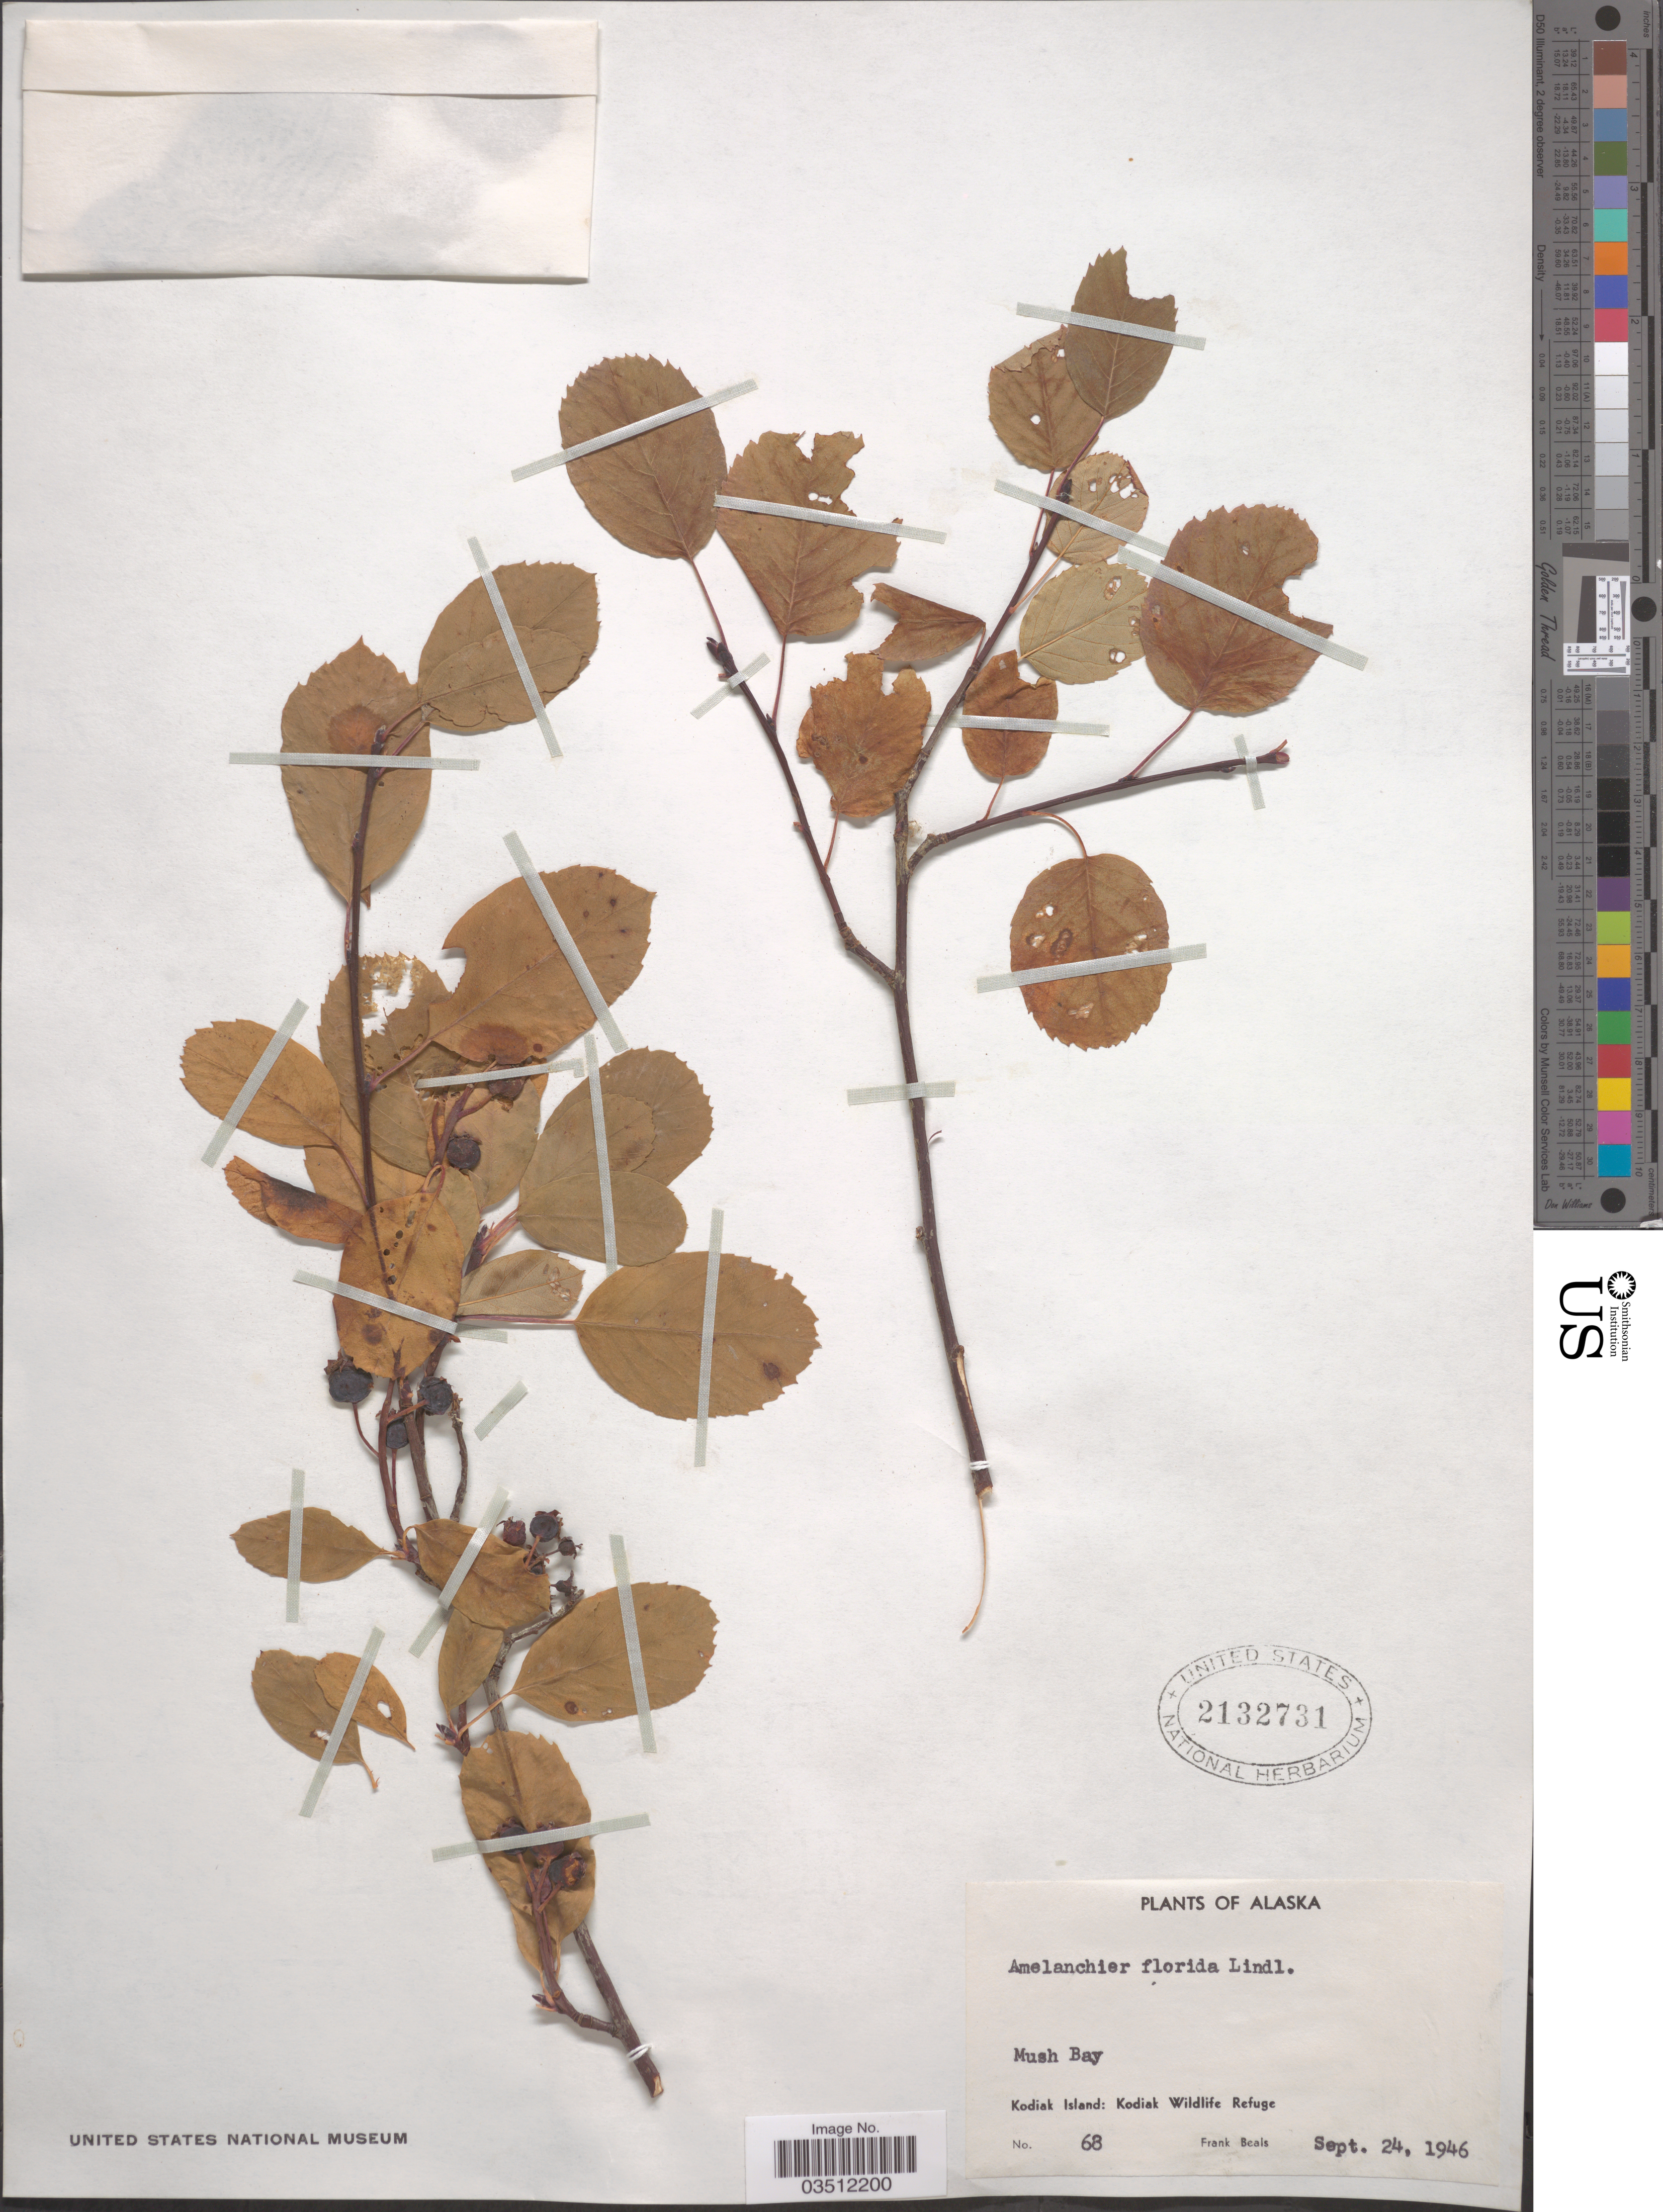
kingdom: Plantae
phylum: Tracheophyta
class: Magnoliopsida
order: Rosales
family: Rosaceae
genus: Amelanchier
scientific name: Amelanchier florida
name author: Lindl.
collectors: F. Beals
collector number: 68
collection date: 1946-09-24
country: United States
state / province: Alaska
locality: Mush Bay. Kodiak Island: Kodiak Wildlife Refuge.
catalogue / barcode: US 2132731